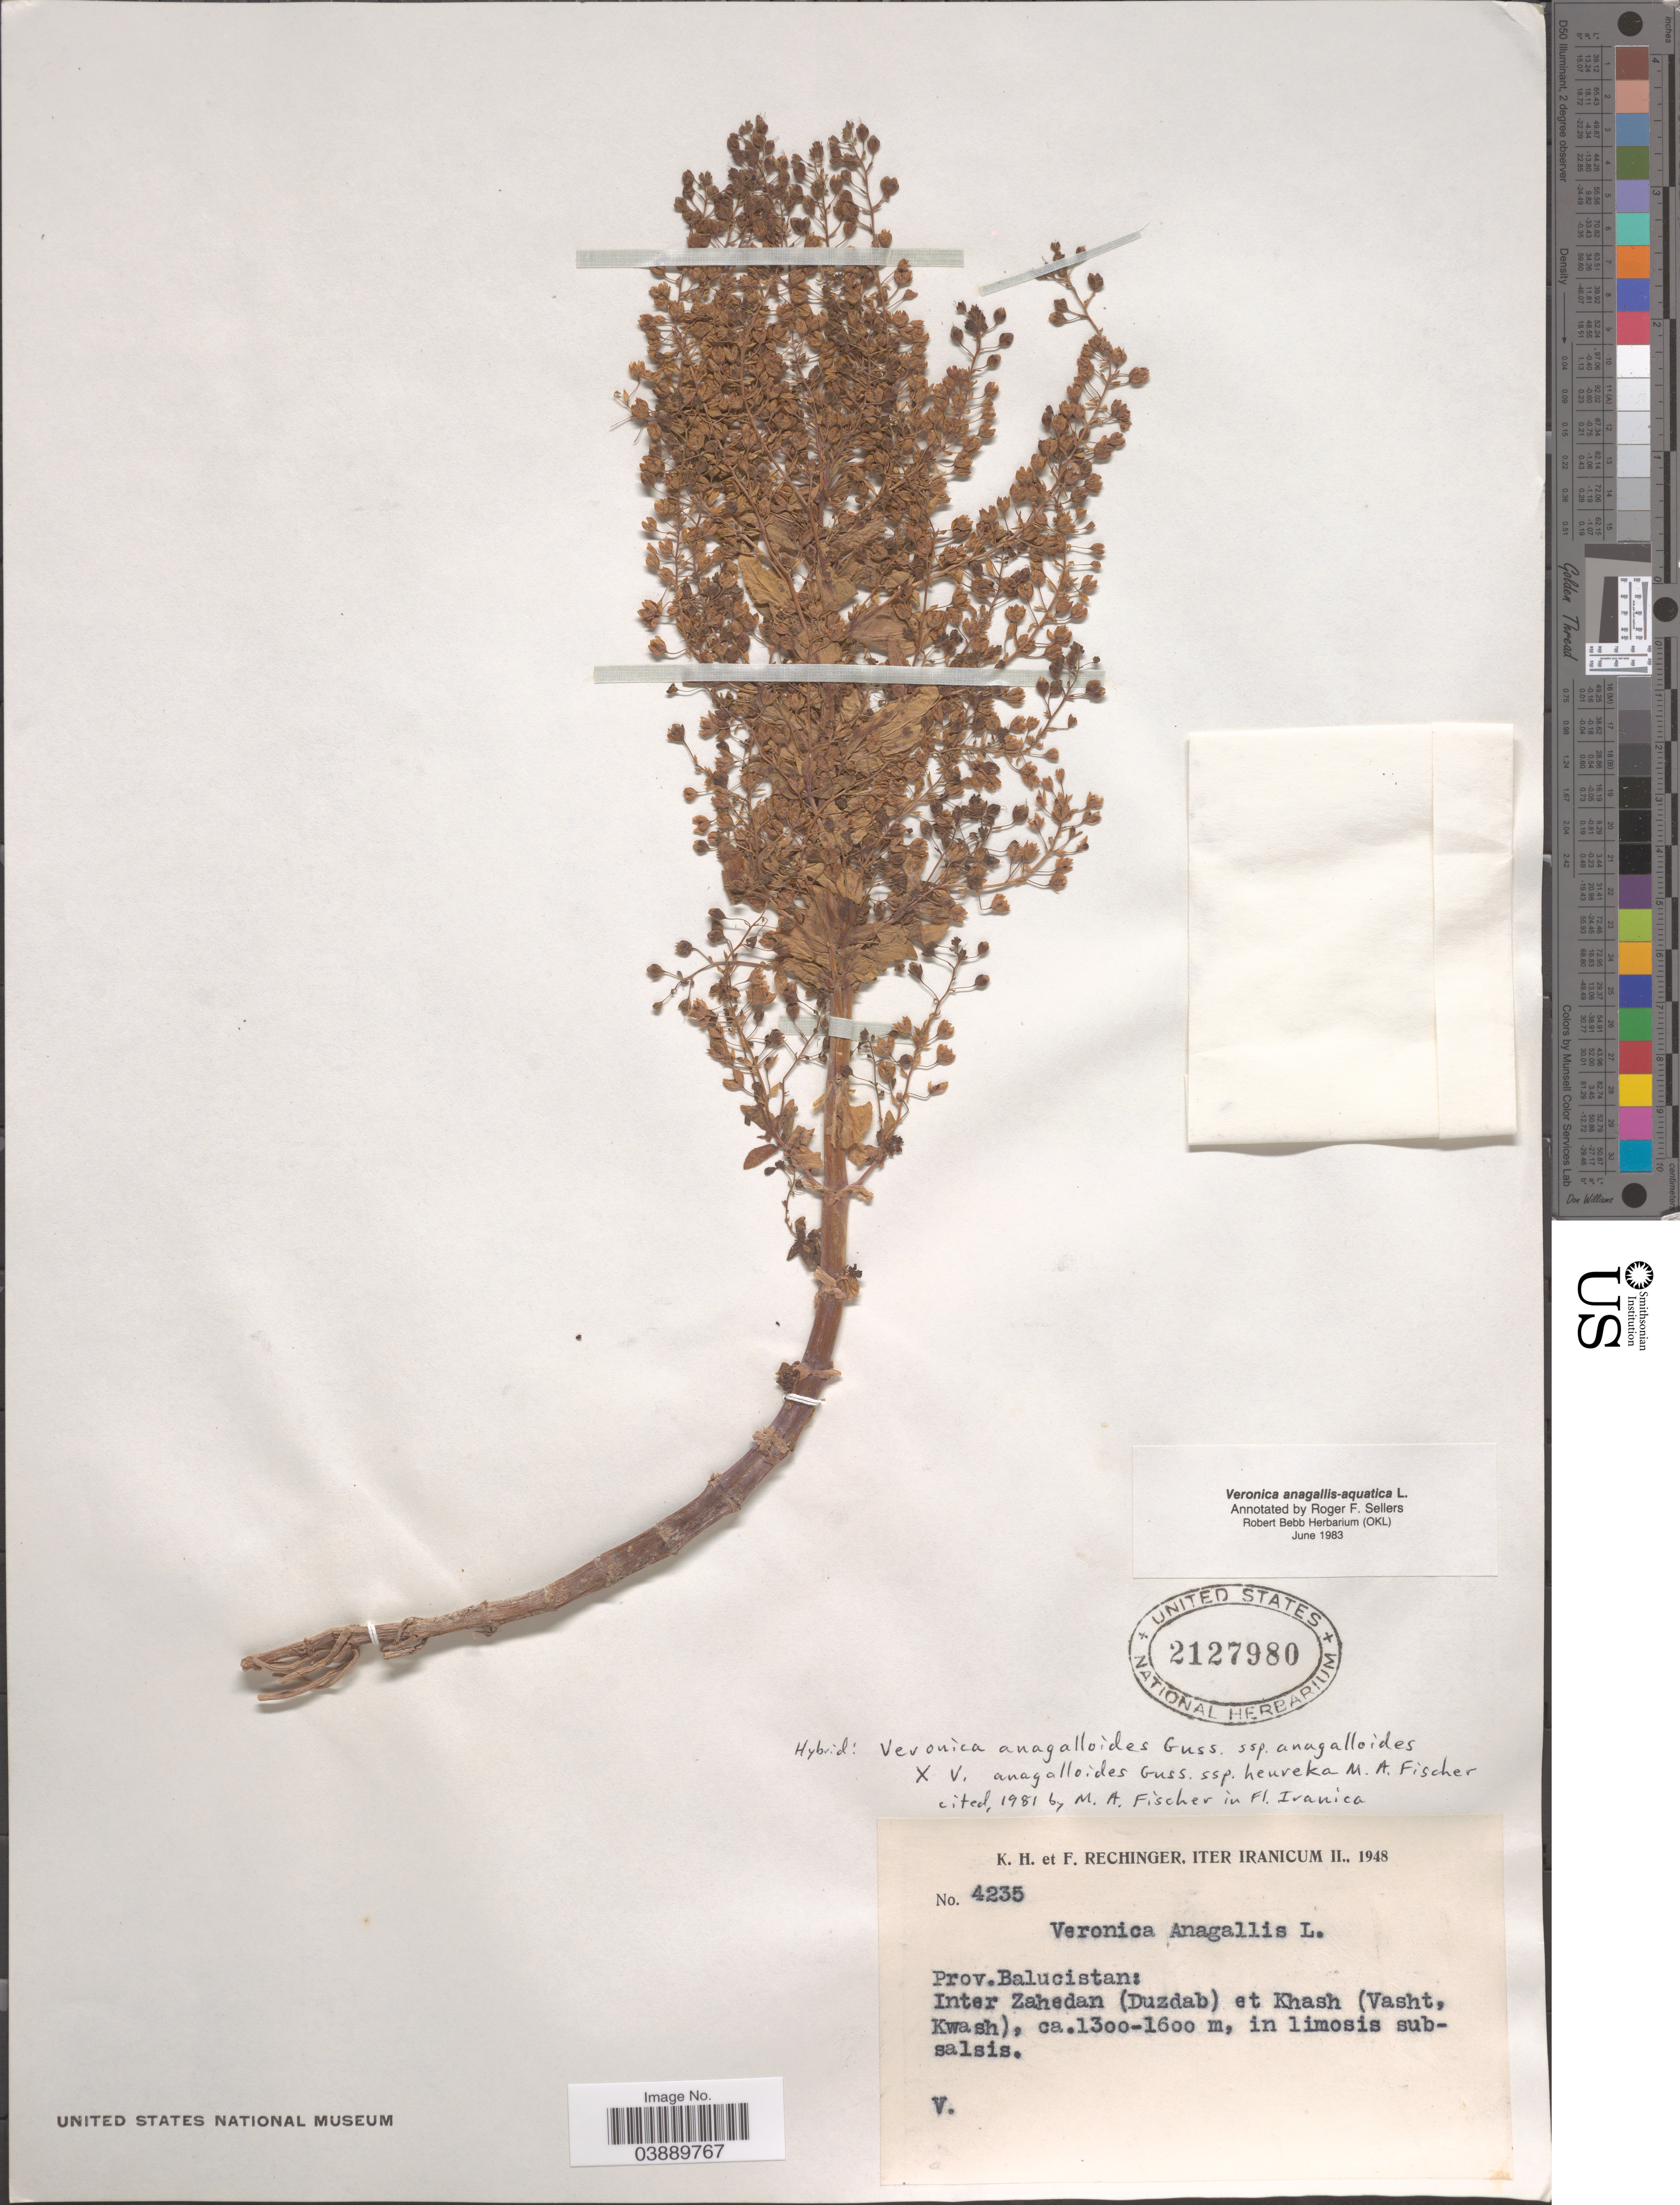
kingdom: Plantae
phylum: Tracheophyta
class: Magnoliopsida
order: Lamiales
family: Plantaginaceae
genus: Veronica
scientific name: Veronica anagalloides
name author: Gussone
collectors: K. H. Rechinger & F. Rechinger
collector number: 4235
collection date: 1948-05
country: Iran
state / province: Sistan and Baluchistan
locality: Iter Iranicum. Prov. Balucistan: Inter Zahedan (Duzdab) et Khash (Vasht, Kwash), in limosis subsalsis.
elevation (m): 1300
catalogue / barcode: US 2127980